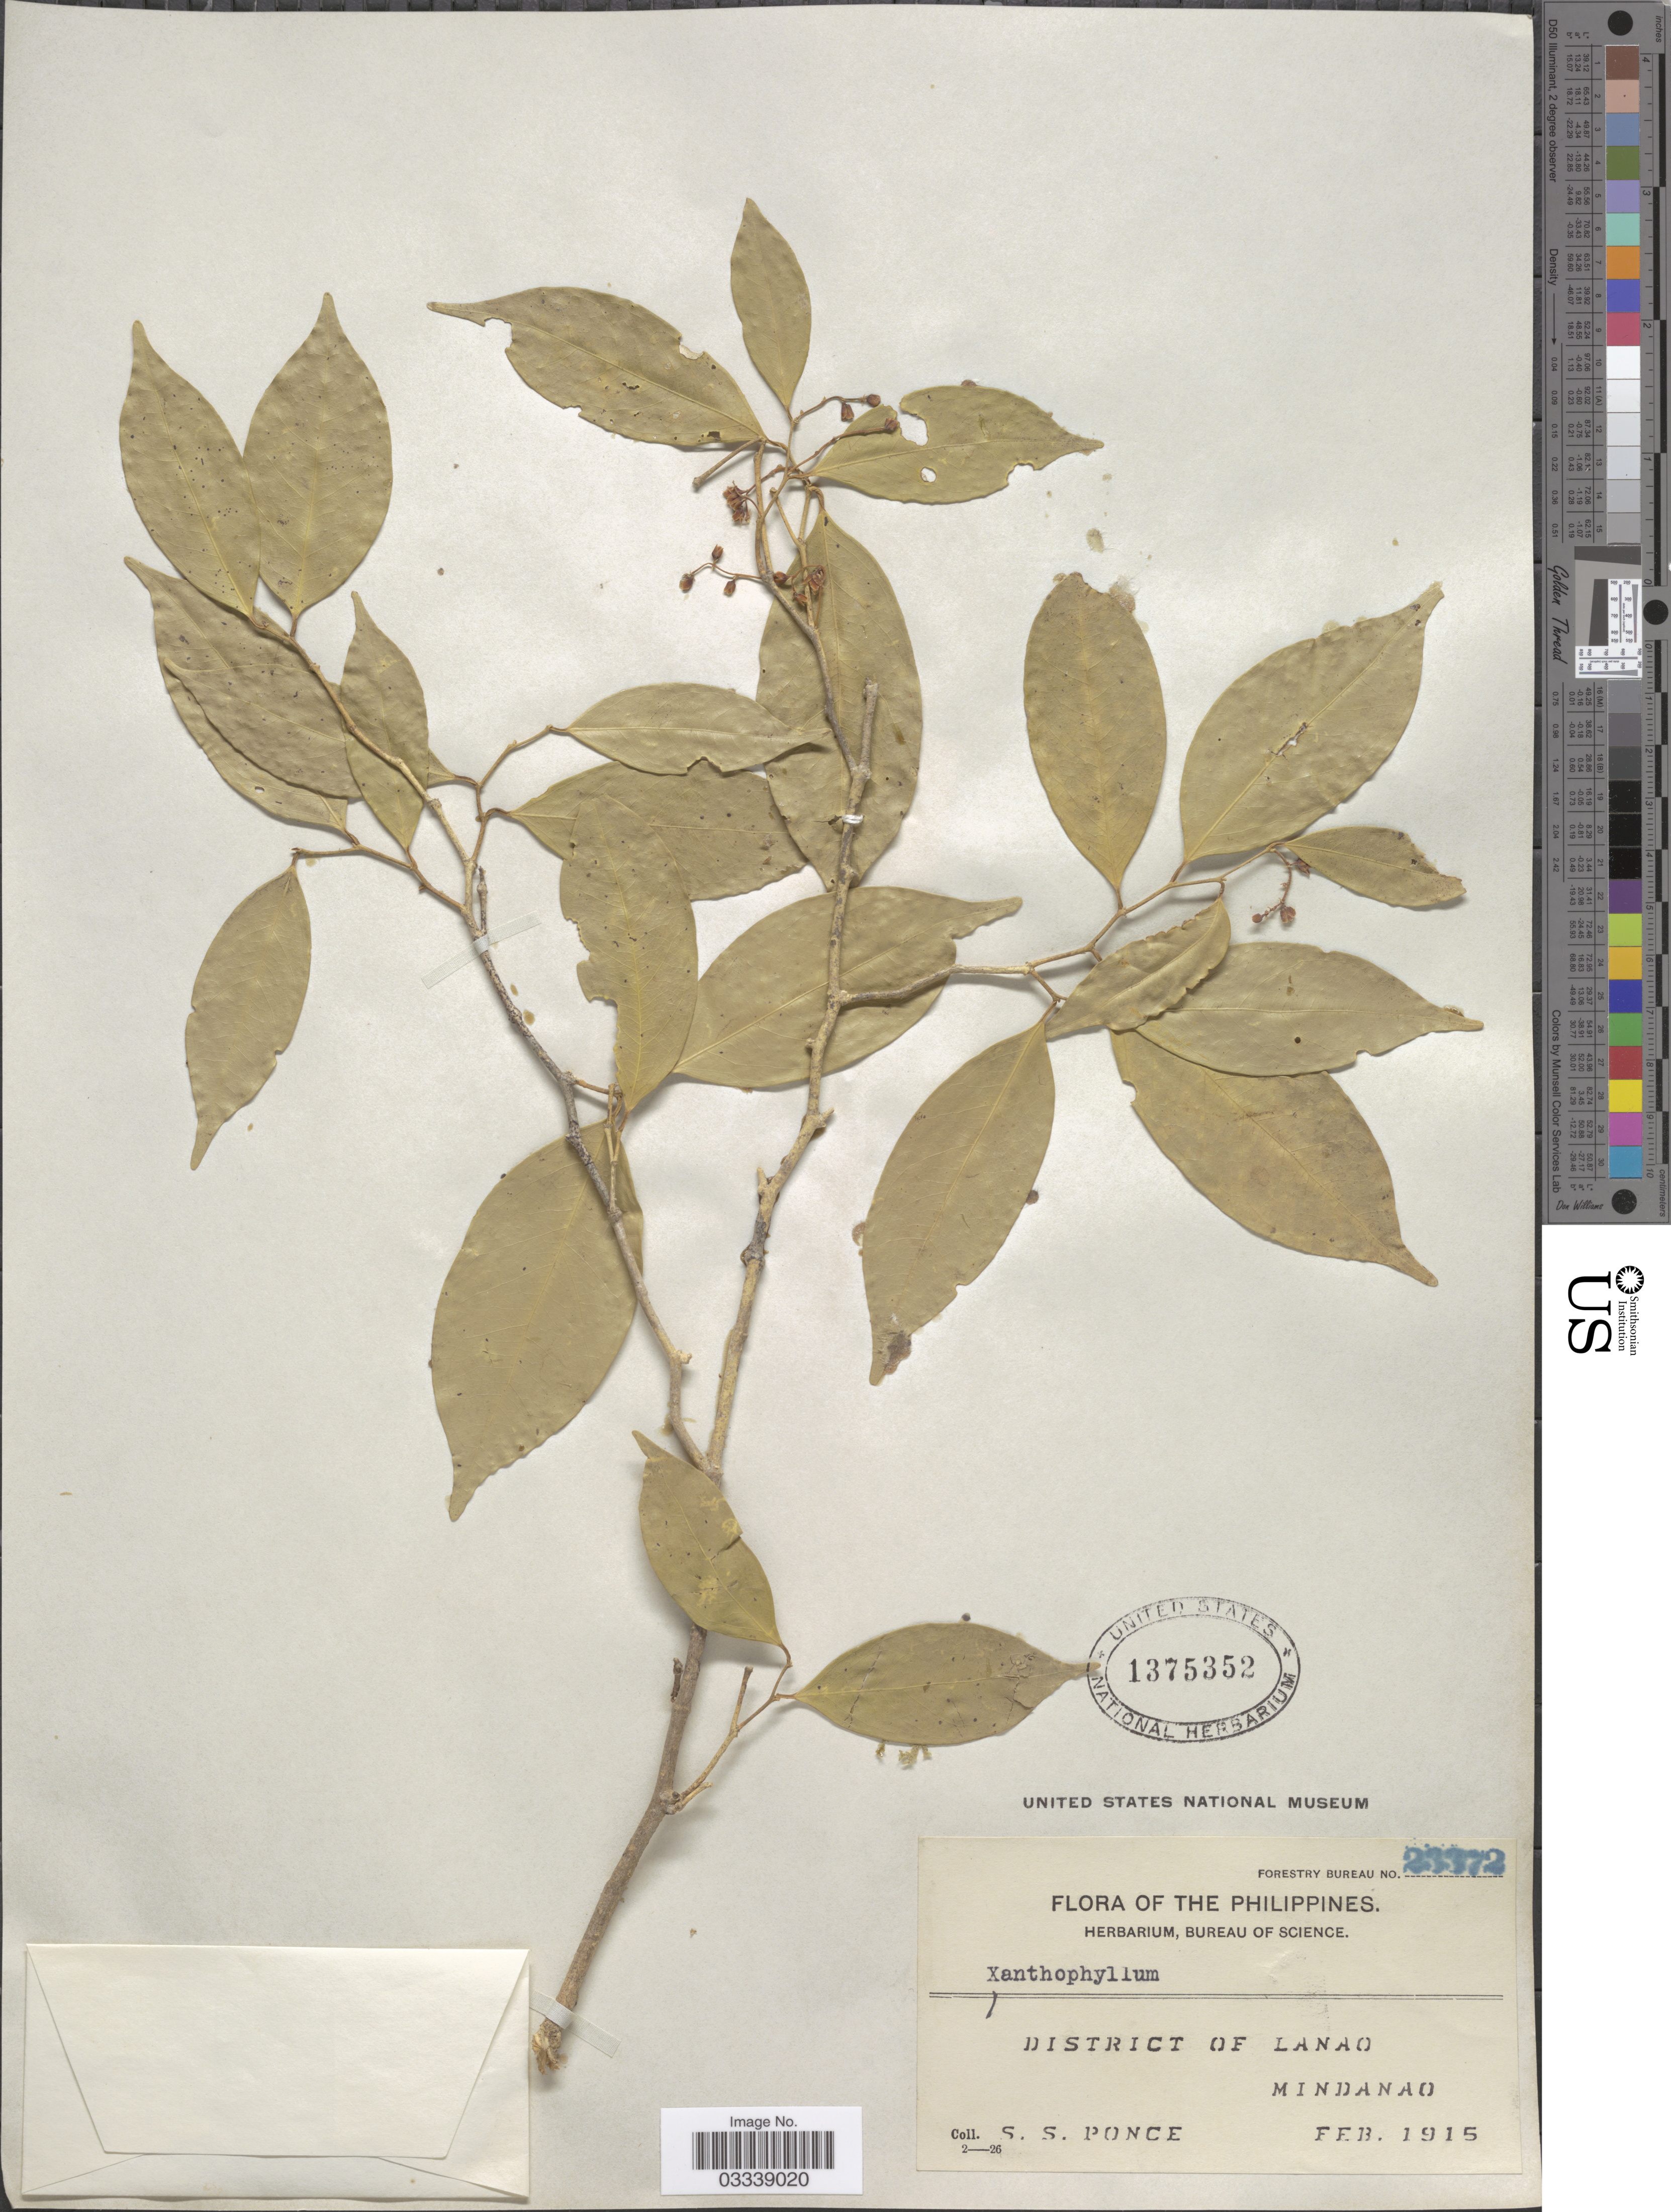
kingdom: Plantae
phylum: Tracheophyta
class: Magnoliopsida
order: Fabales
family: Polygalaceae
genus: Xanthophyllum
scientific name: Xanthophyllum sp.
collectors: S. Ponce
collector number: Forestry Bureau 23372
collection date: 1915-02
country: Philippines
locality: District of Lanao, Mindanao.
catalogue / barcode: US 1375352